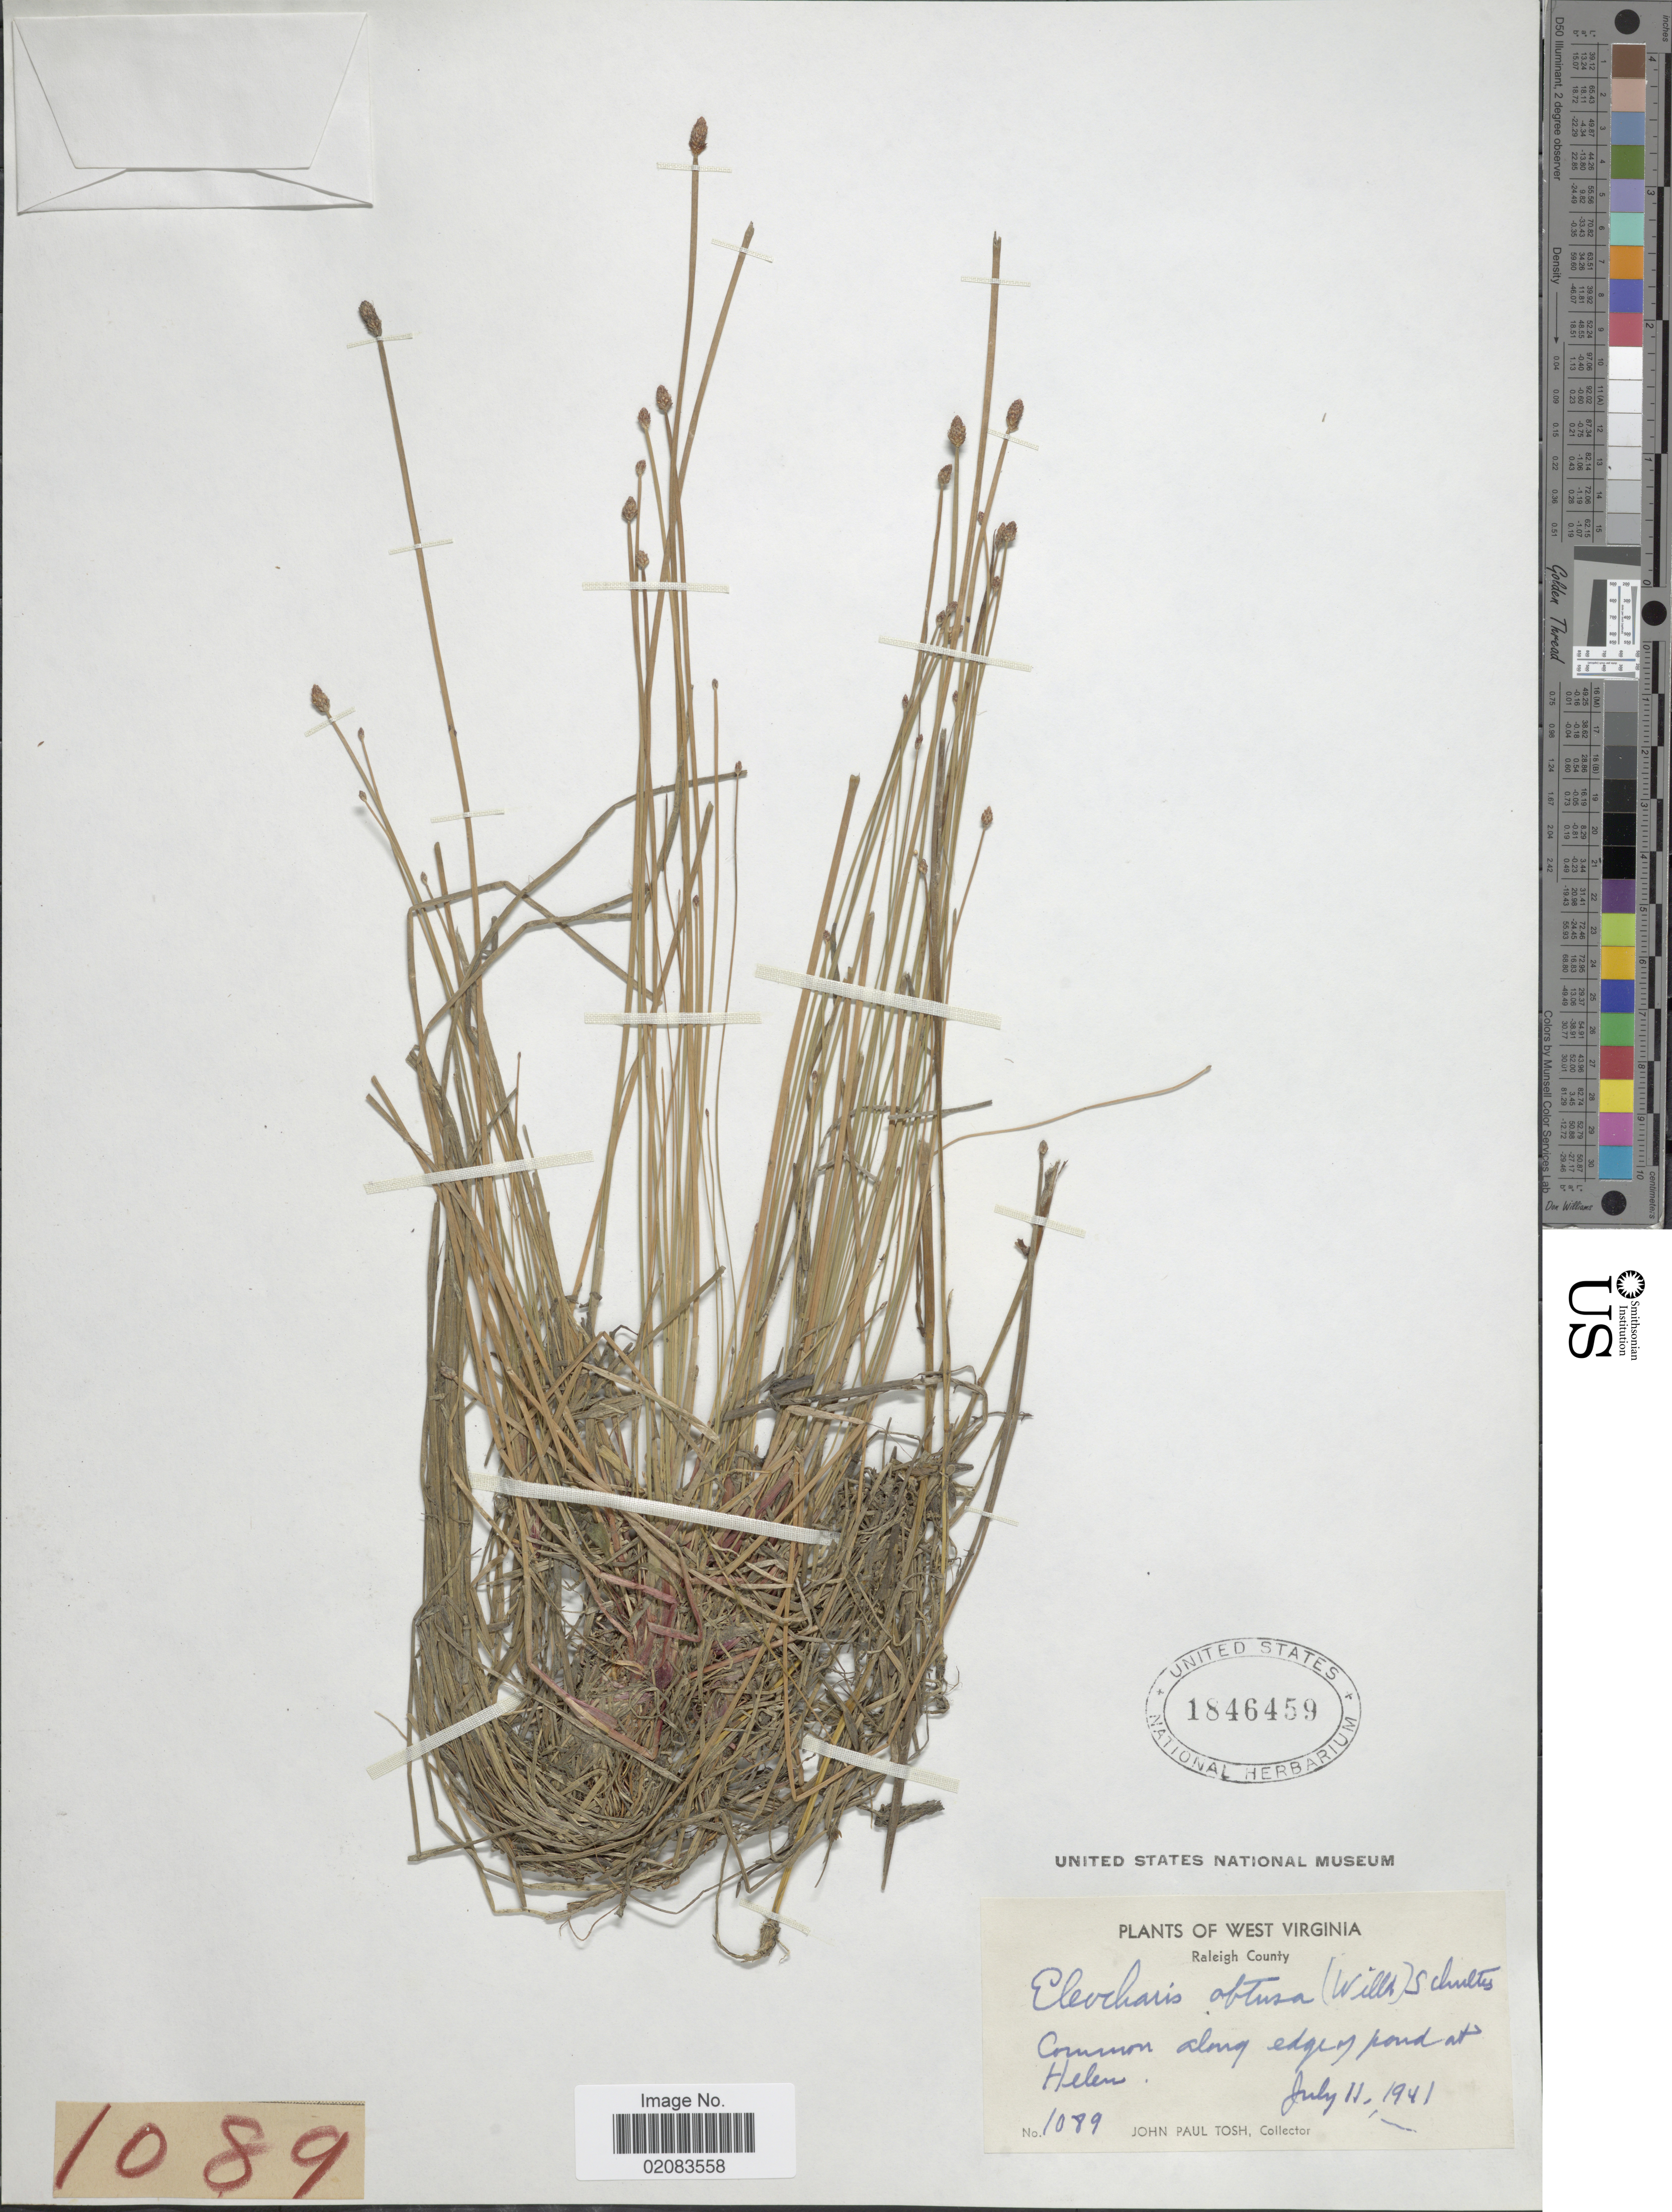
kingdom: Plantae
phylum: Tracheophyta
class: Liliopsida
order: Poales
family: Cyperaceae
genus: Eleocharis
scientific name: Eleocharis obtusa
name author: (Willd.) Schult.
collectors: J. Tosh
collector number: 1089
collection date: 1941-07-11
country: United States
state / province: West Virginia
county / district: Raleigh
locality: Raleigh County, along edge of pond at Helen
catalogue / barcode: US 1846459